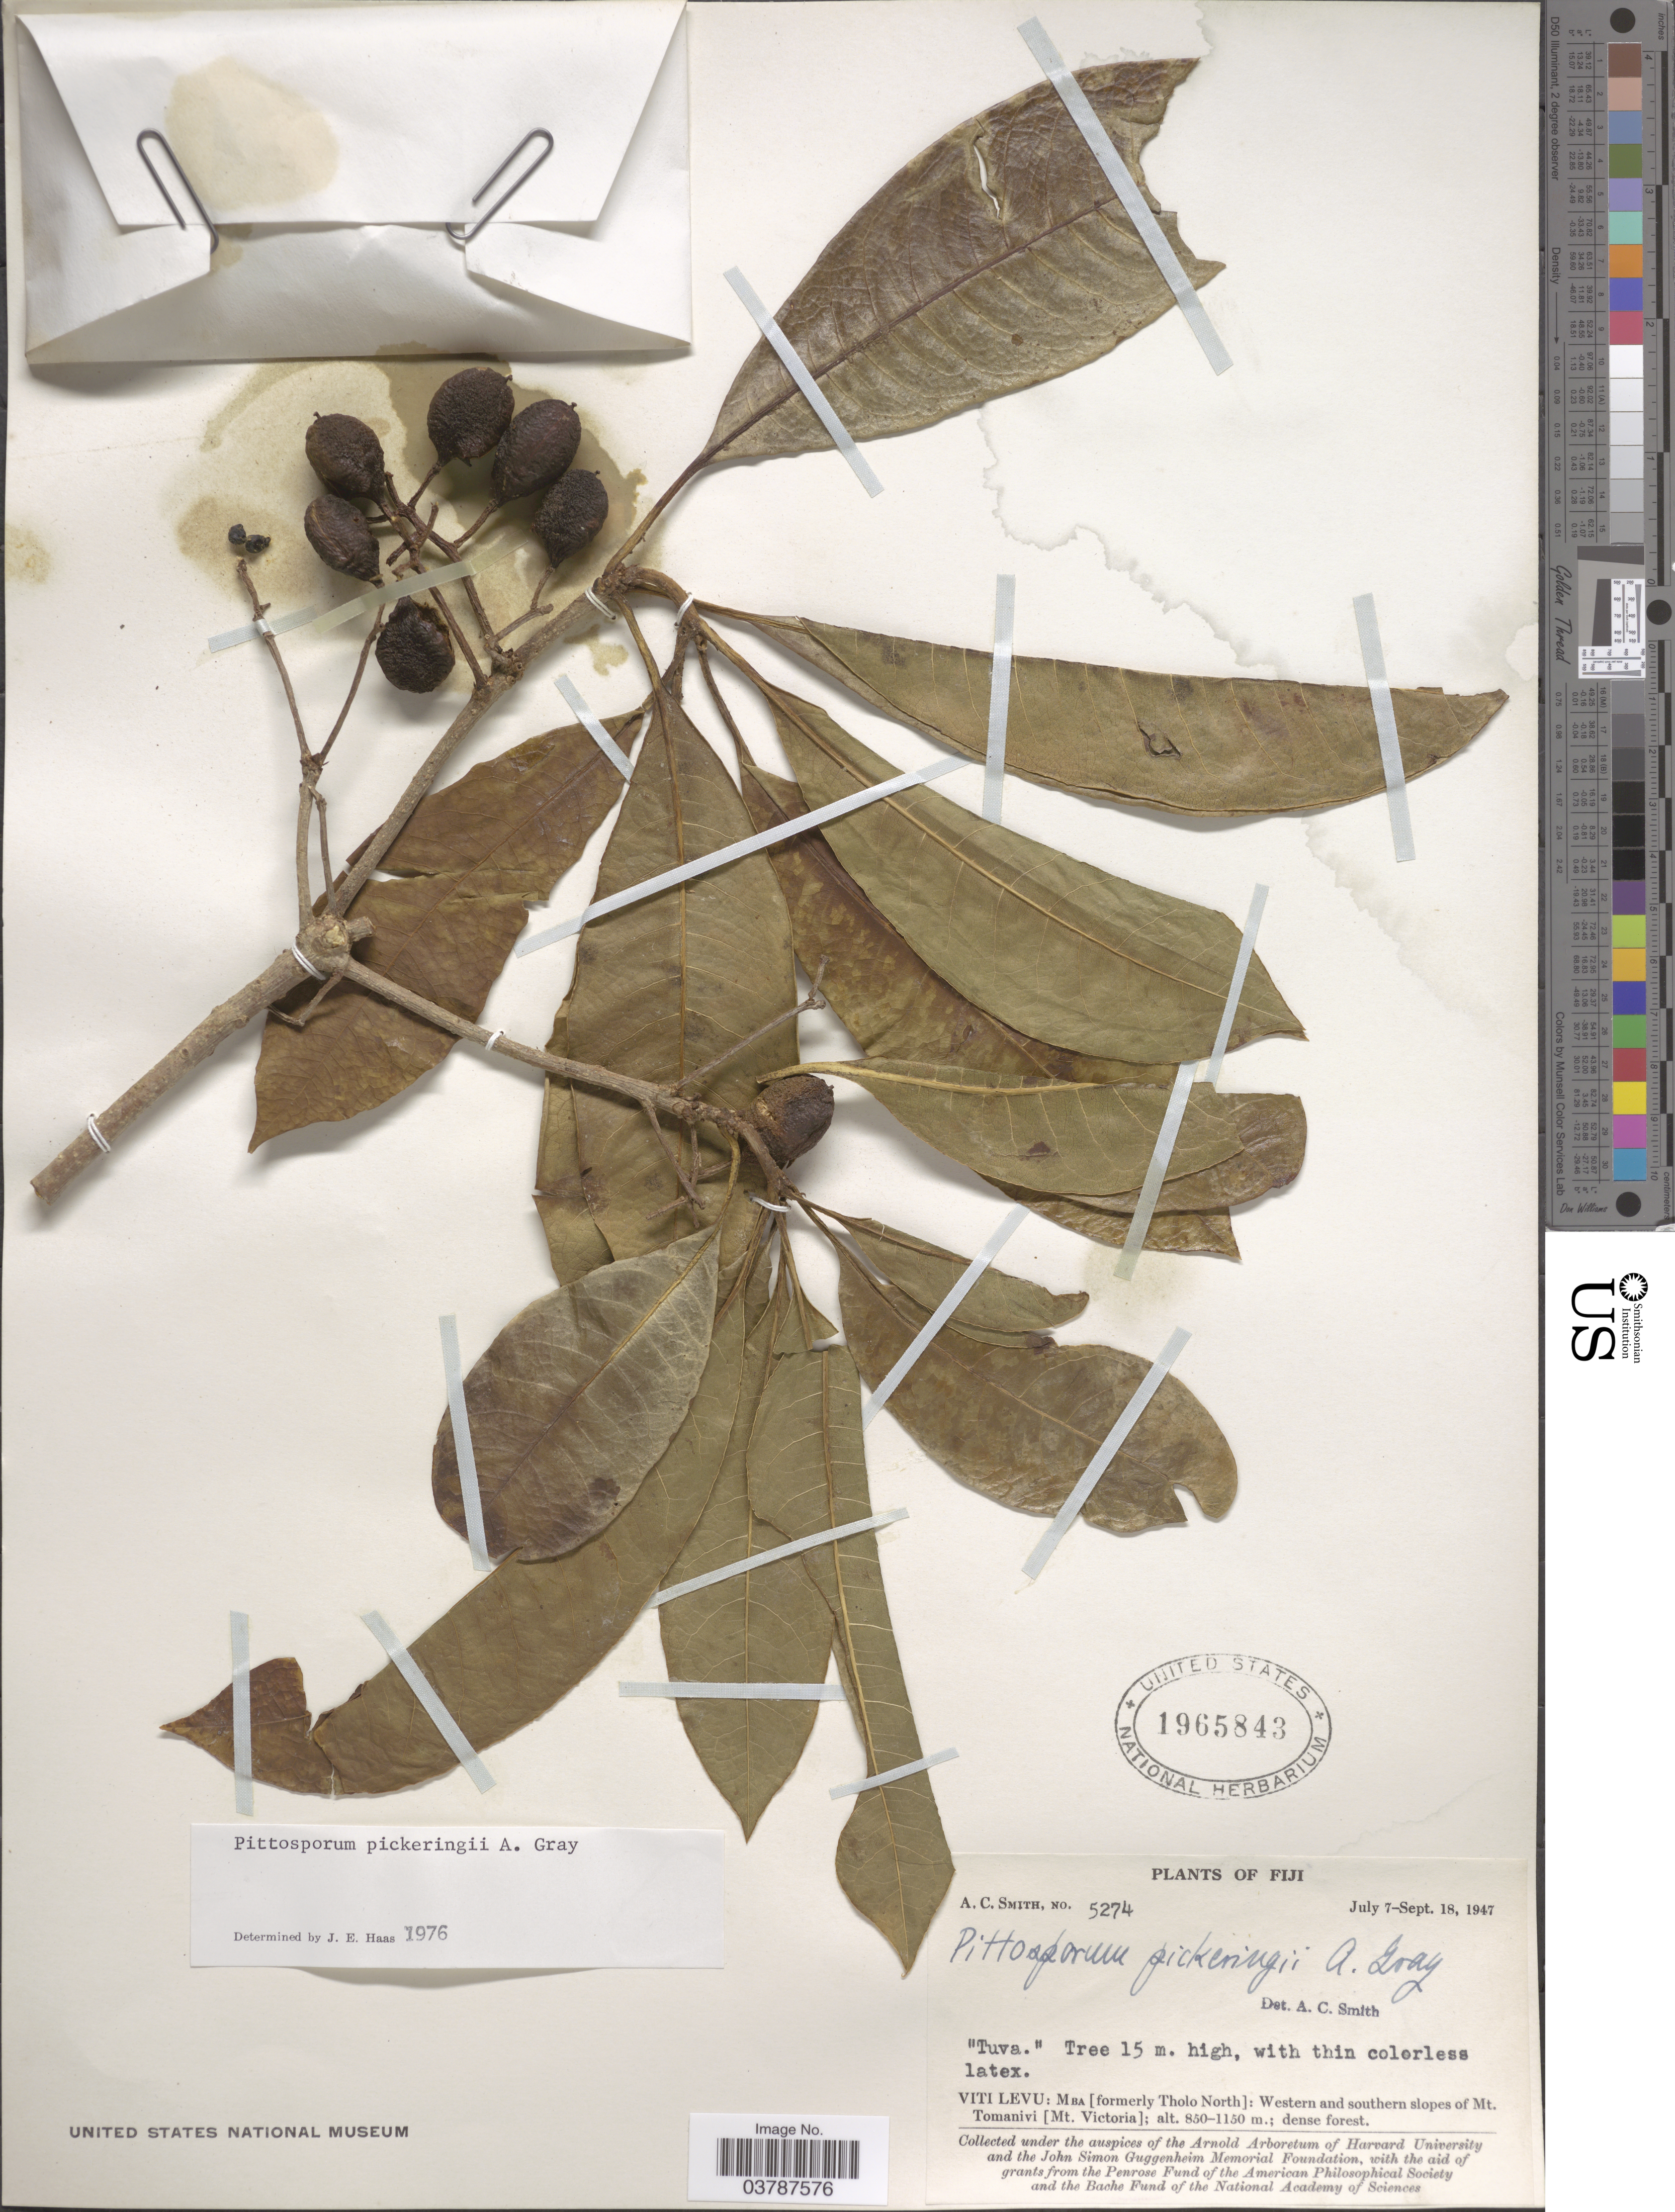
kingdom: Plantae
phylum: Tracheophyta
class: Magnoliopsida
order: Apiales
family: Pittosporaceae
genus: Pittosporum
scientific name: Pittosporum pickeringii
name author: A. Gray in Wilkes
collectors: A. C. Smith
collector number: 5274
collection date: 1947-07-07/1947-09-18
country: Fiji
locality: Viti Levu: Mba [formerly Tholo North]: Western and southern slopes of Mt. Tomanivi [Mt. Victoria].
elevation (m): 850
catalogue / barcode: US 1965843